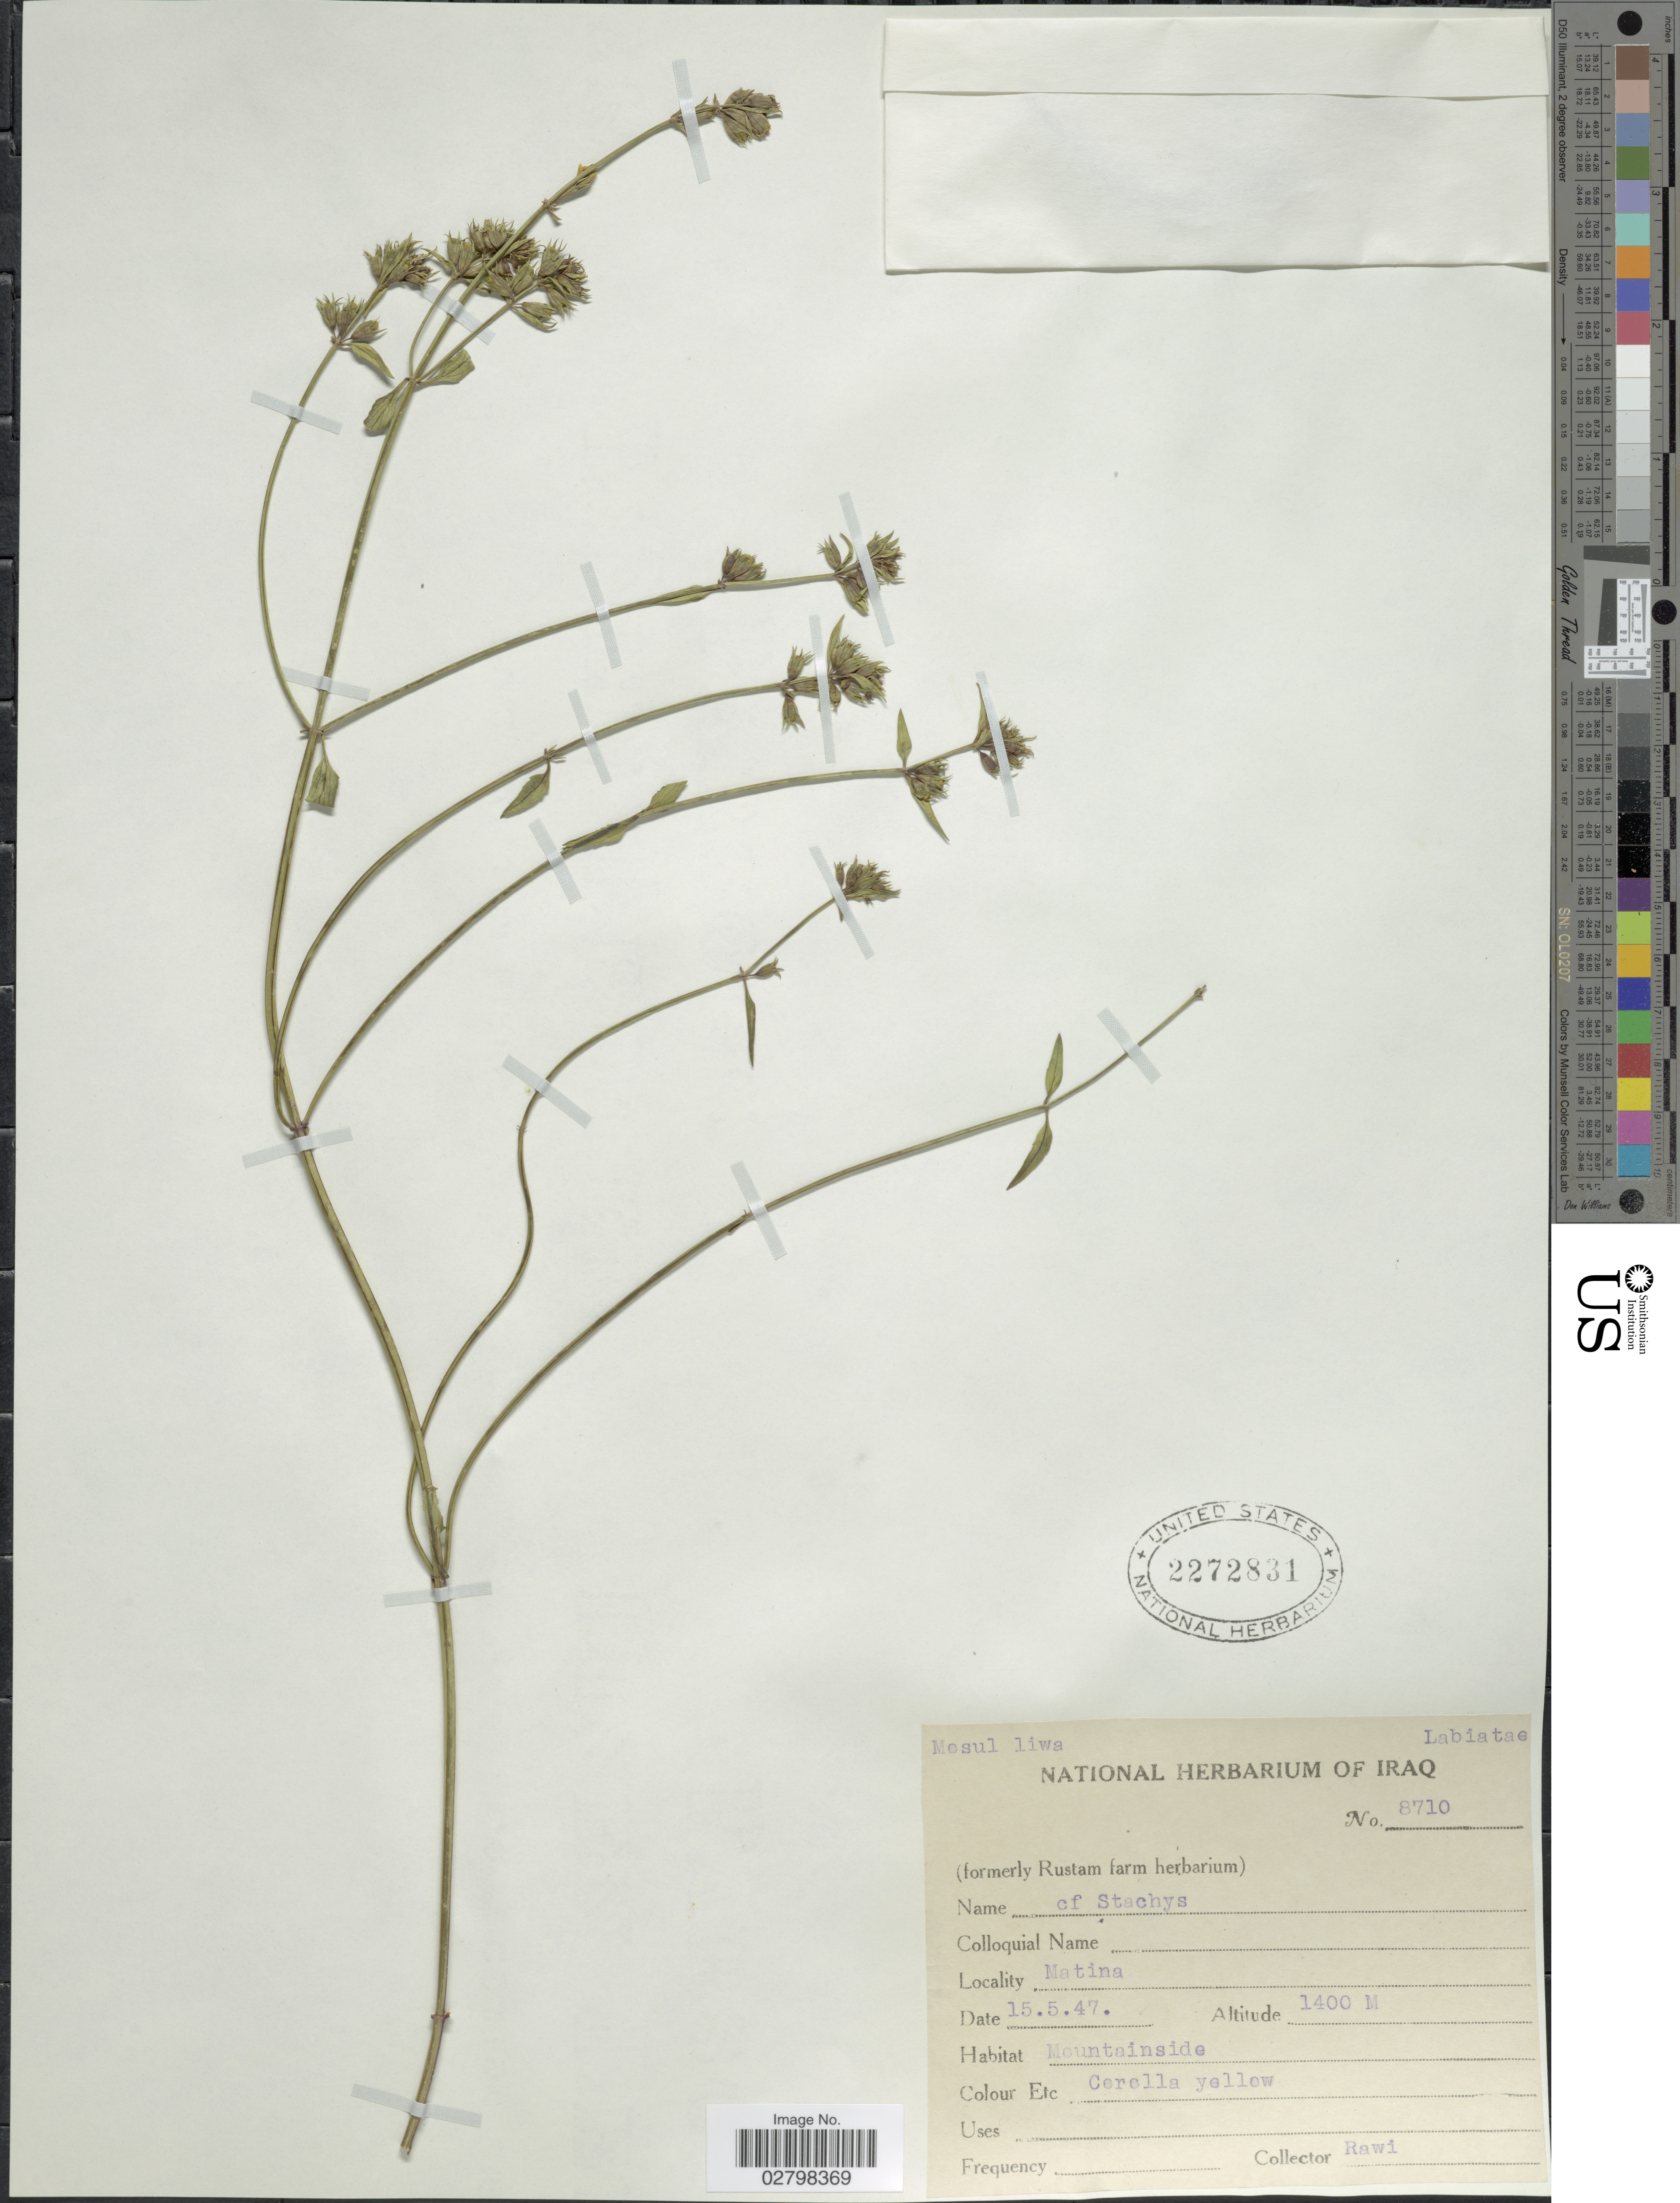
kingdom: Plantae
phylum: Tracheophyta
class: Magnoliopsida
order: Lamiales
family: Lamiaceae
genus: Stachys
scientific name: Stachys sp.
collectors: -. Rawi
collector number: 8710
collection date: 1947-05-15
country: Iraq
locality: Matina. Mosul liwa.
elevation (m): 1400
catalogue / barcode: US 2272831